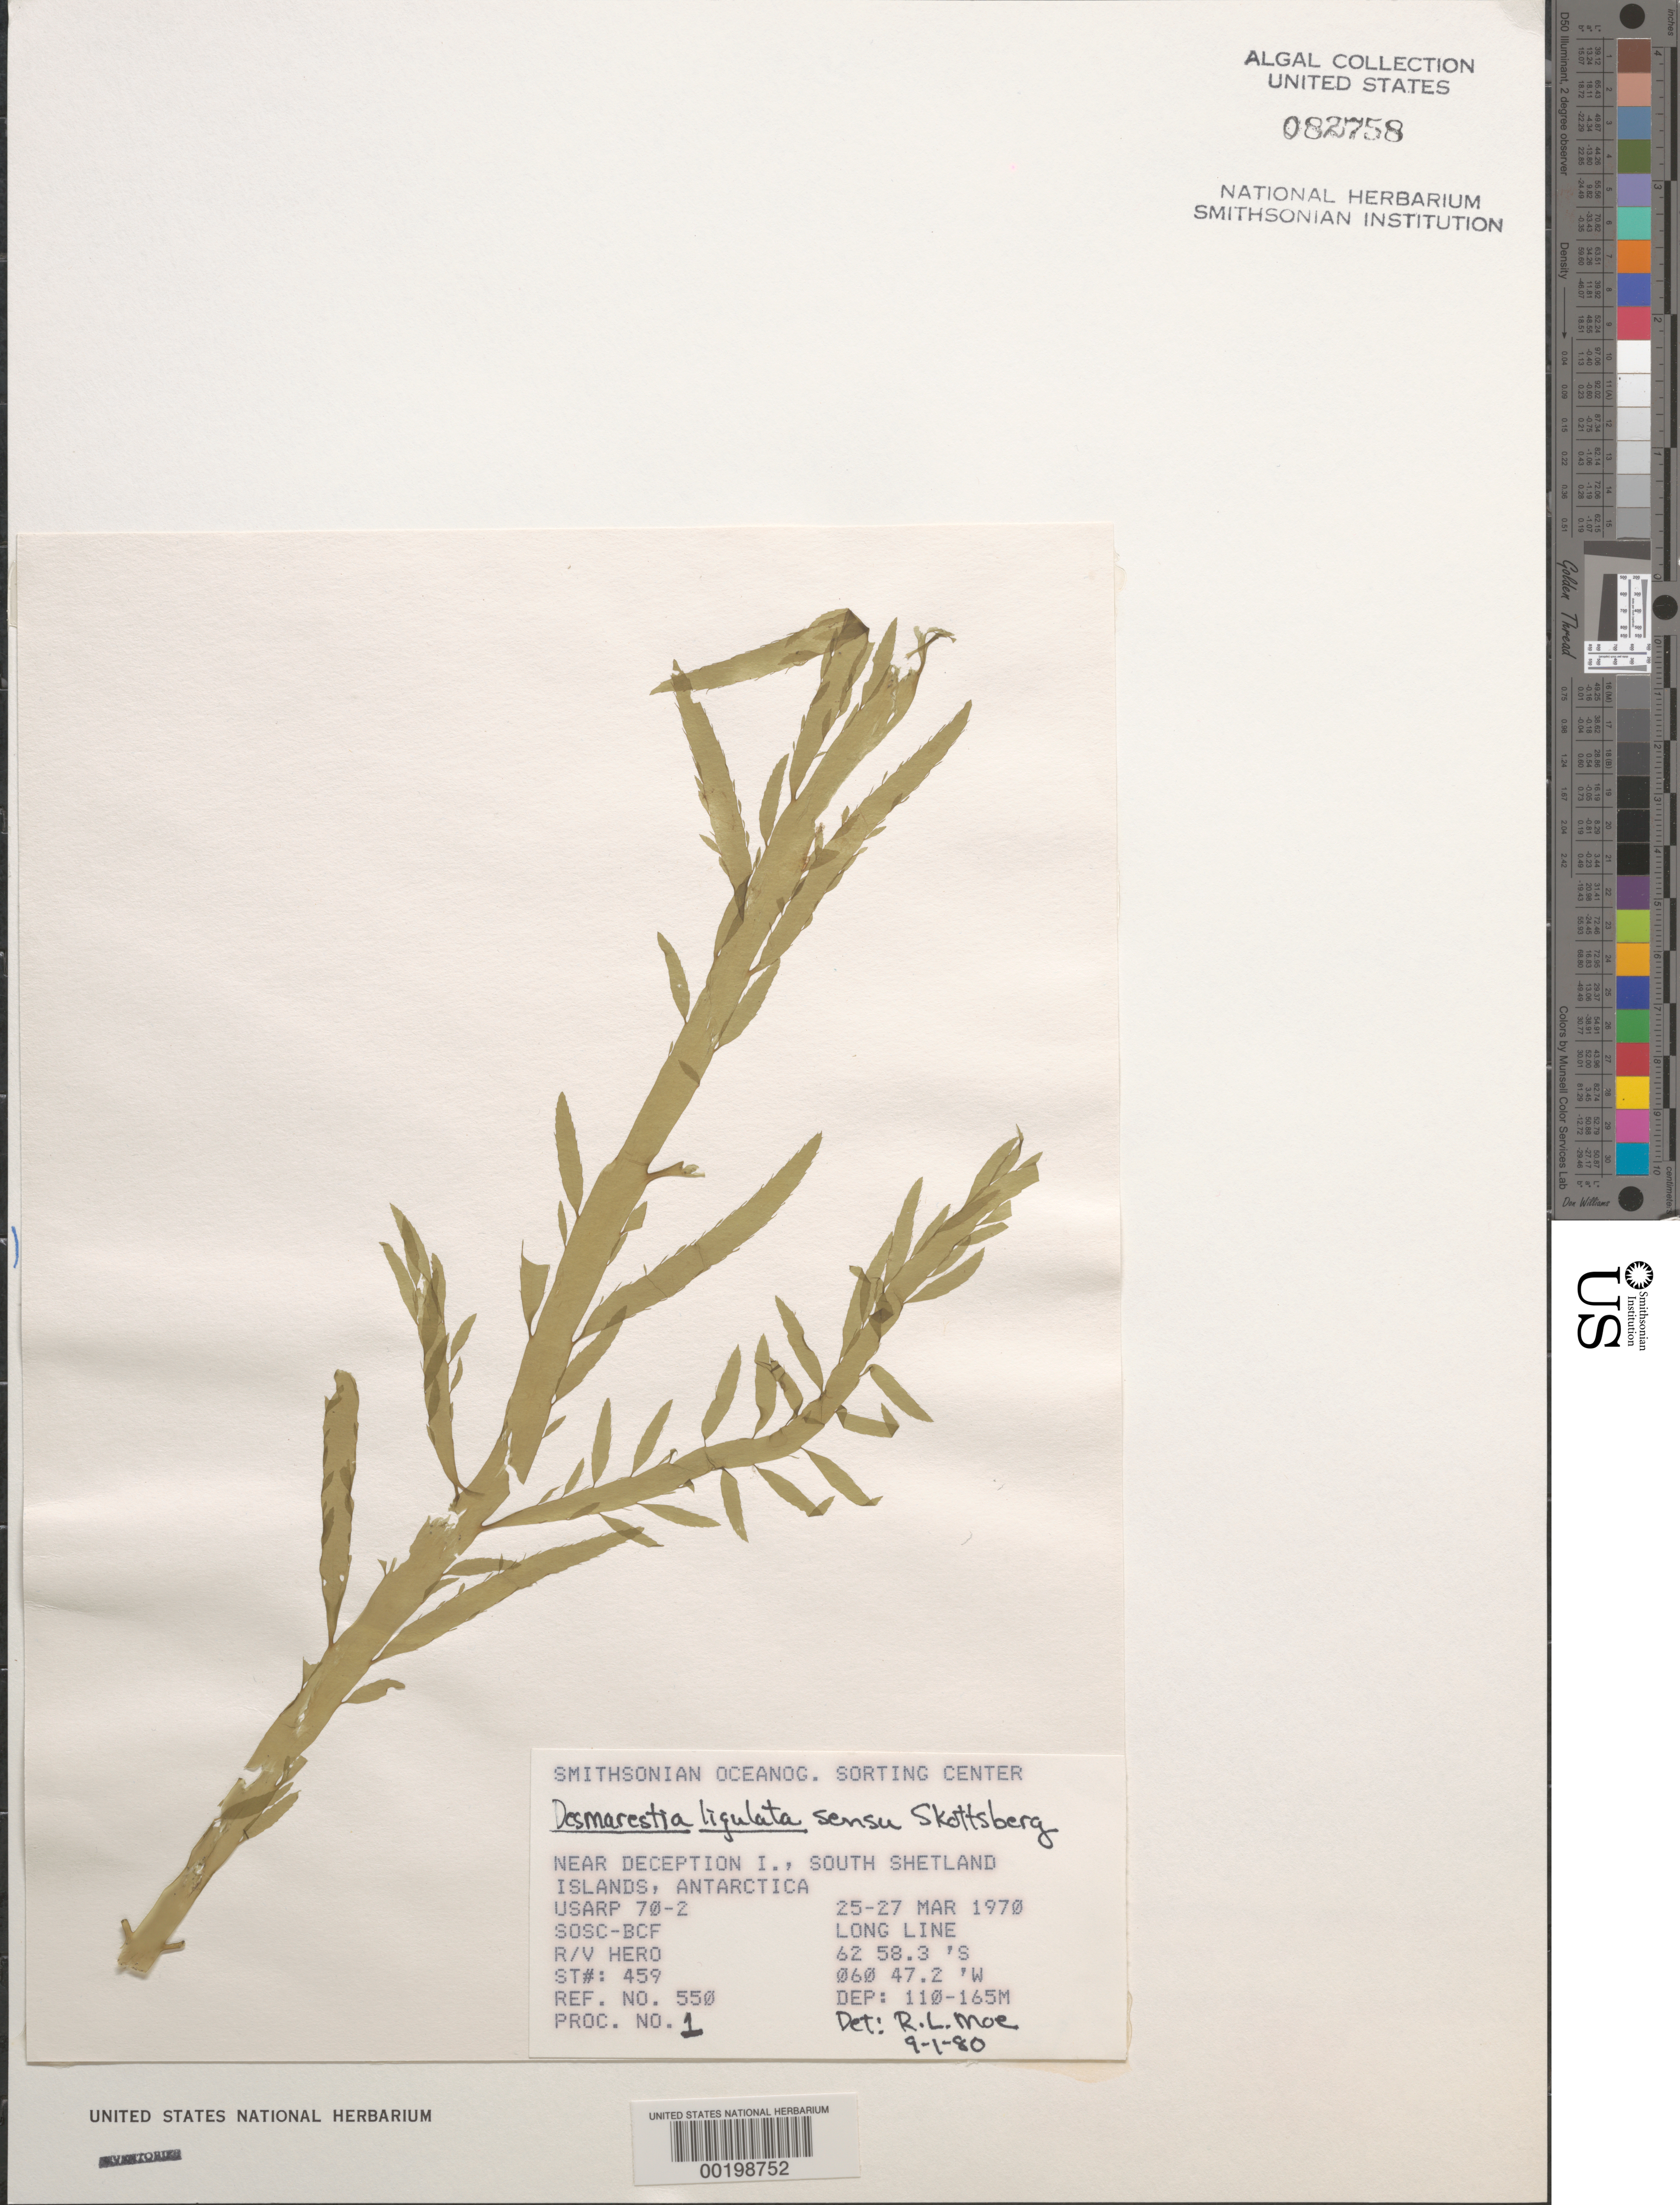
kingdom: Chromista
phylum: Ochrophyta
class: Phaeophyceae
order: Desmarestiales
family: Desmarestiaceae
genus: Desmarestia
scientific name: Desmarestia ligulata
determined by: Moe, R. L.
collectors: SOSC-BCF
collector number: Station 459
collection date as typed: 25 Mar 1970 TO 27 Mar 1970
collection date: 1970-03-25/1970-03-27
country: Antarctica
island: Deception Island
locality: Near Deception Island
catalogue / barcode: US 82758